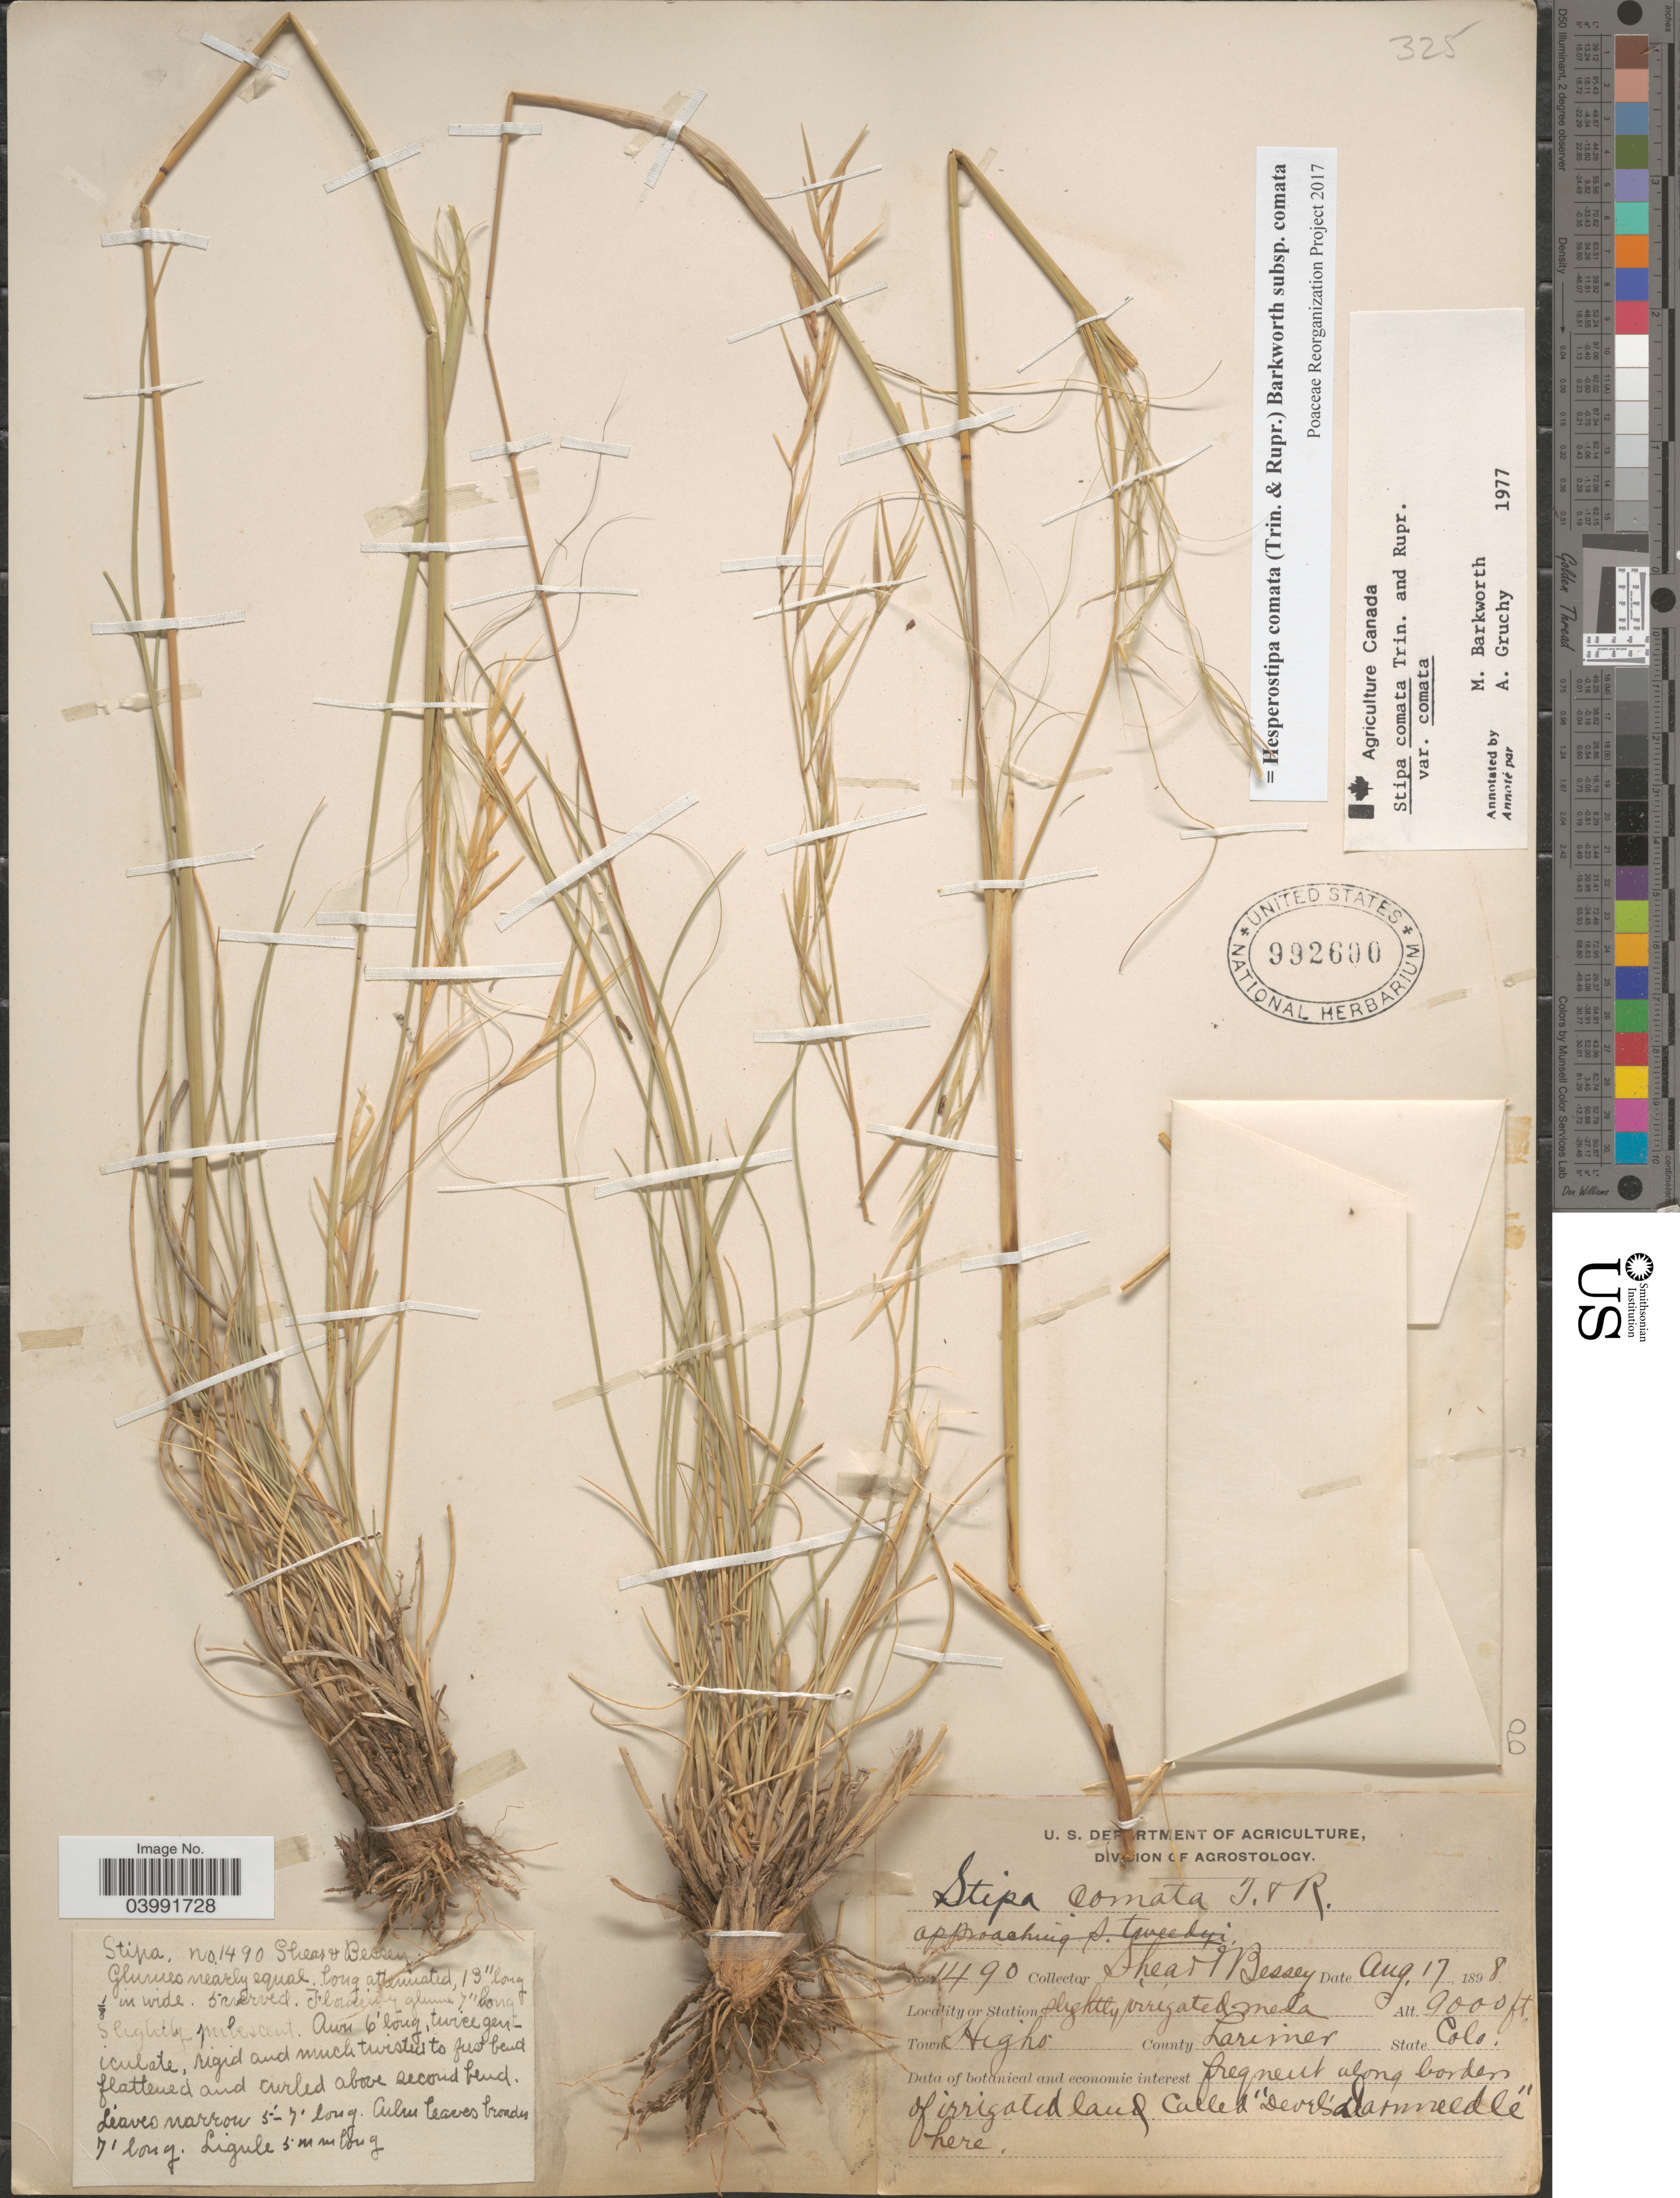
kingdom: Plantae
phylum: Tracheophyta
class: Liliopsida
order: Poales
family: Poaceae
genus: Hesperostipa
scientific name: Hesperostipa comata subsp. comata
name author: (Trin. & Rupr.) Barkworth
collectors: -- Shear & -. Bessey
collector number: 1490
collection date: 1898-08-17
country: United States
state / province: Colorado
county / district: Larimer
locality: Station slightly irrigated mesa. Town Higho. County Larimer. Along border of irrigated land called "Devil's Darneedle" here.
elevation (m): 2743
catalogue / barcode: US 992600